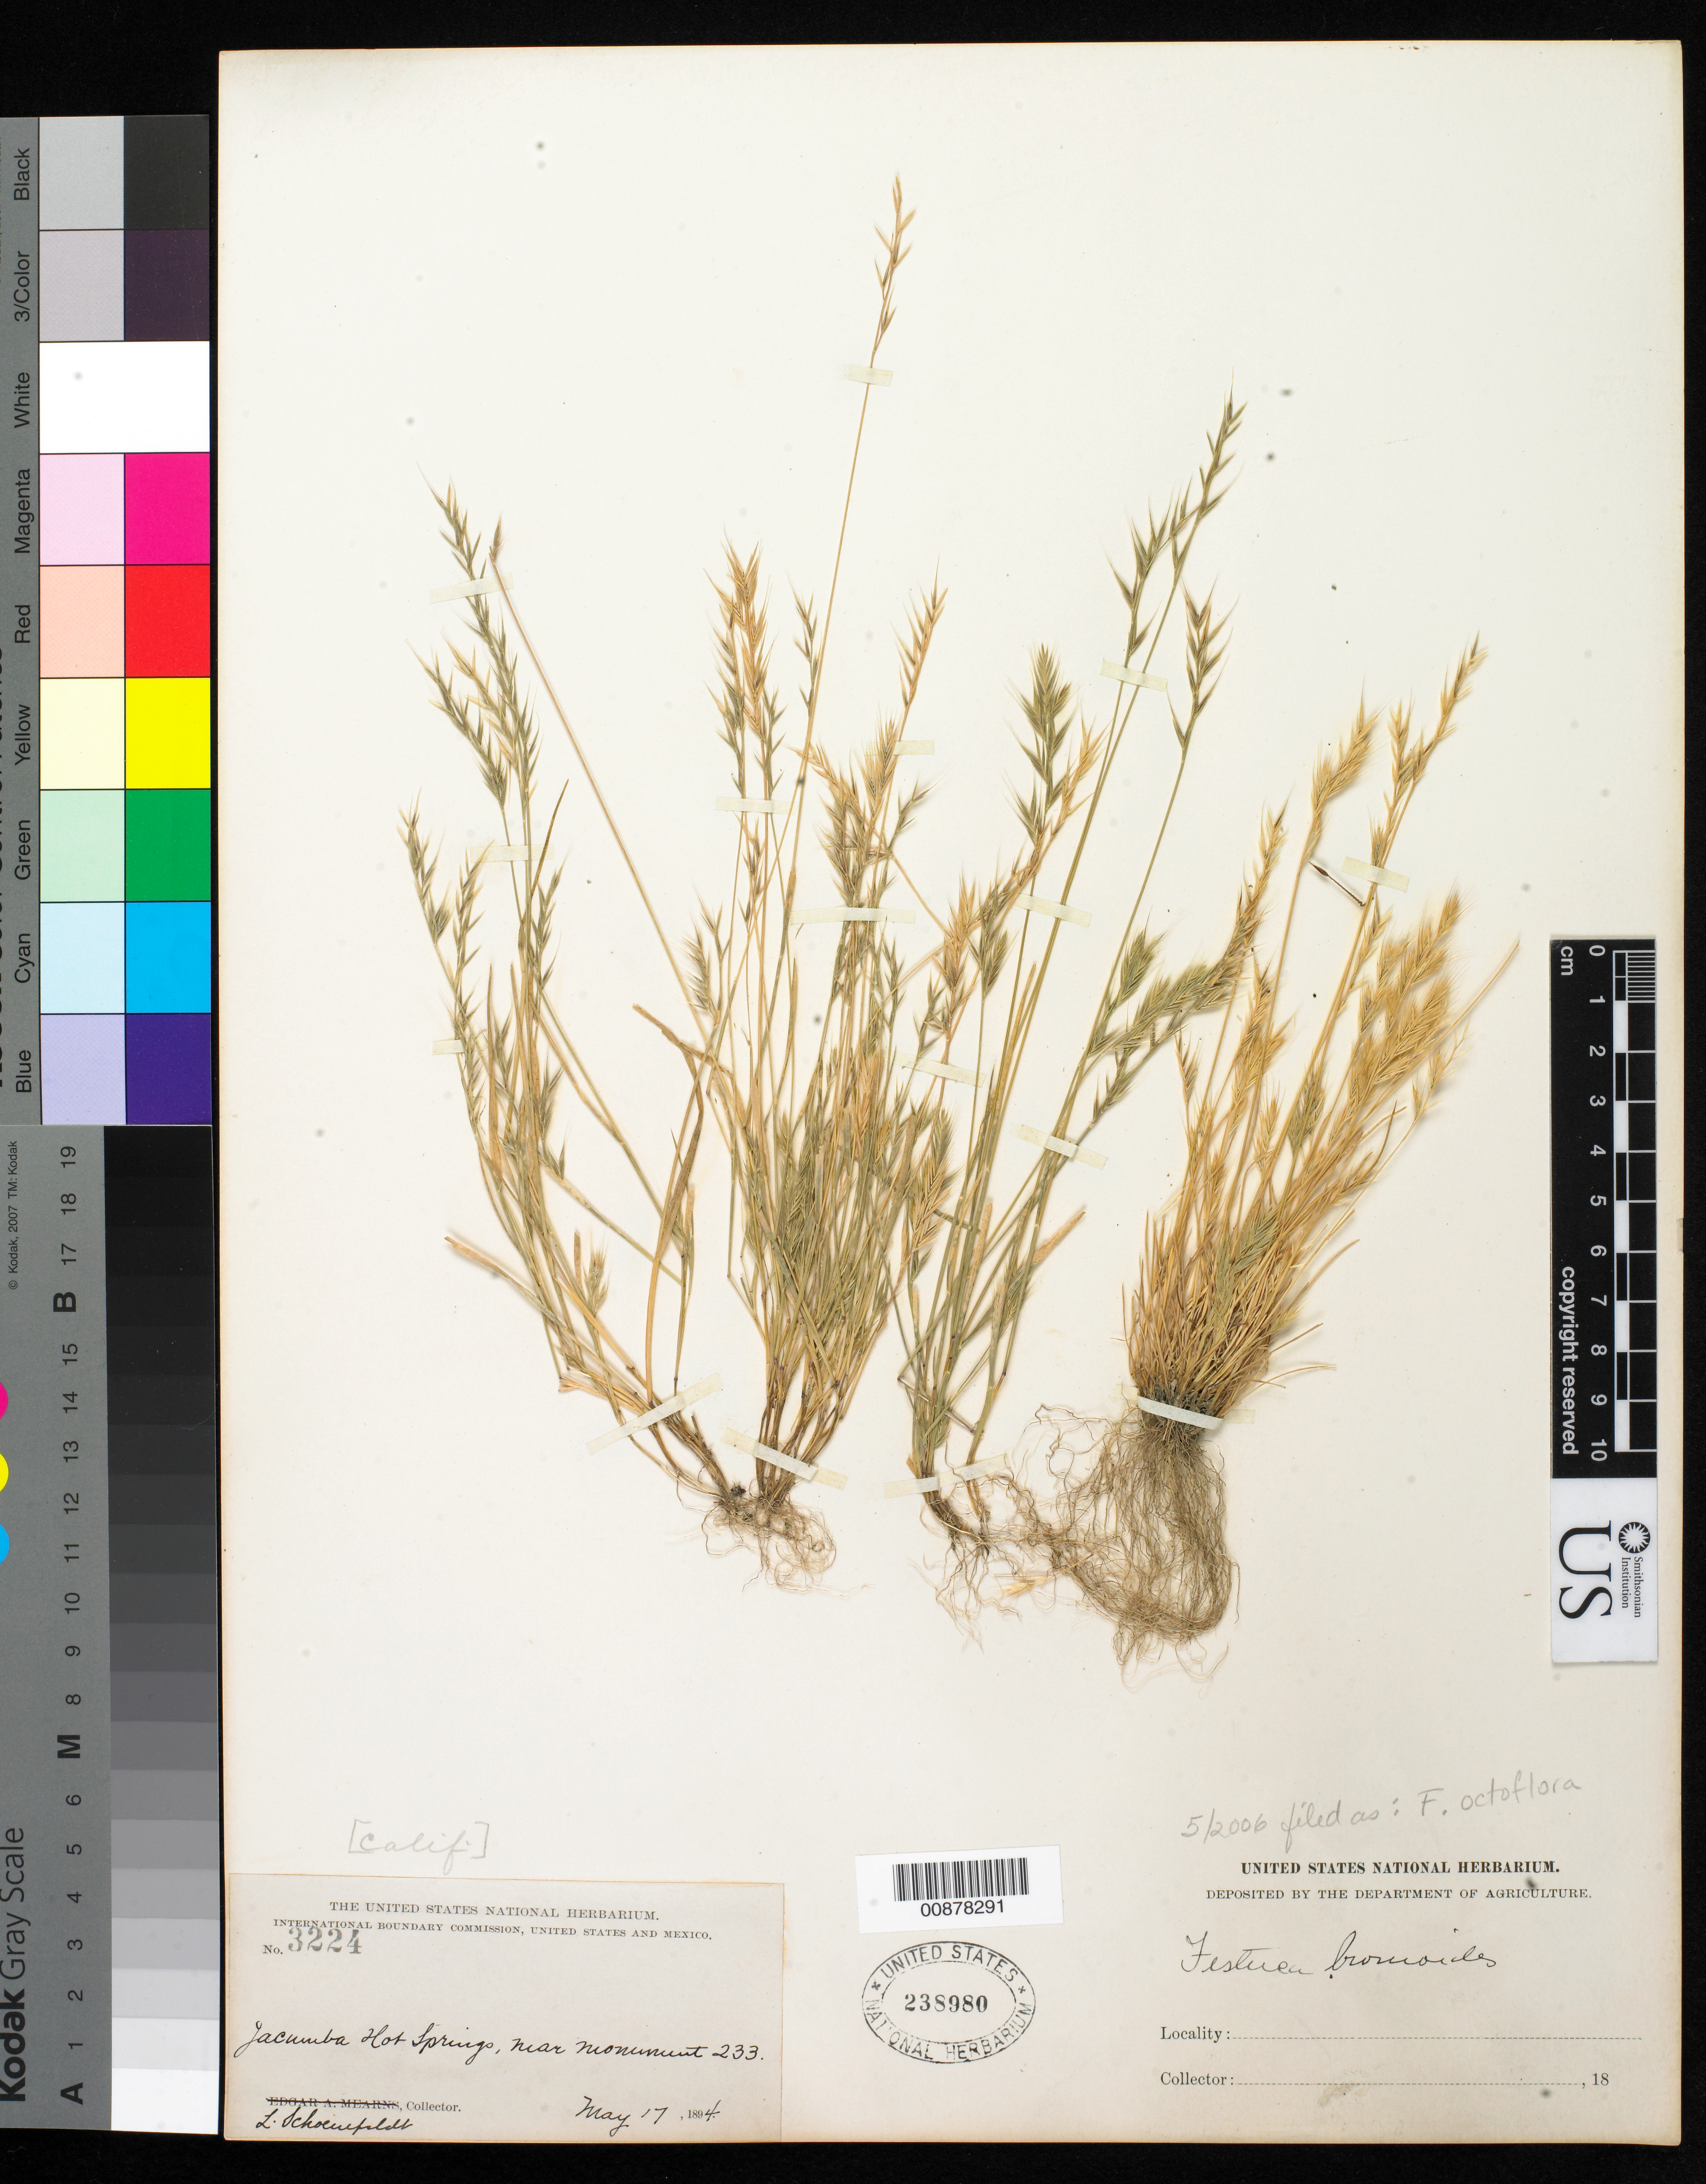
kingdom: Plantae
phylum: Tracheophyta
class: Liliopsida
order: Poales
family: Poaceae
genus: Festuca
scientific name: Festuca octoflora var. glauca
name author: (Nutt.) Fernald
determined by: Poaceae Reorganization Project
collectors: L. Schoenfeldt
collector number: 3224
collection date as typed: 17 May 1894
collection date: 1894-05-17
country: United States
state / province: California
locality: Jacumba Hot Springs, near monument 233.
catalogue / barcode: US 238980